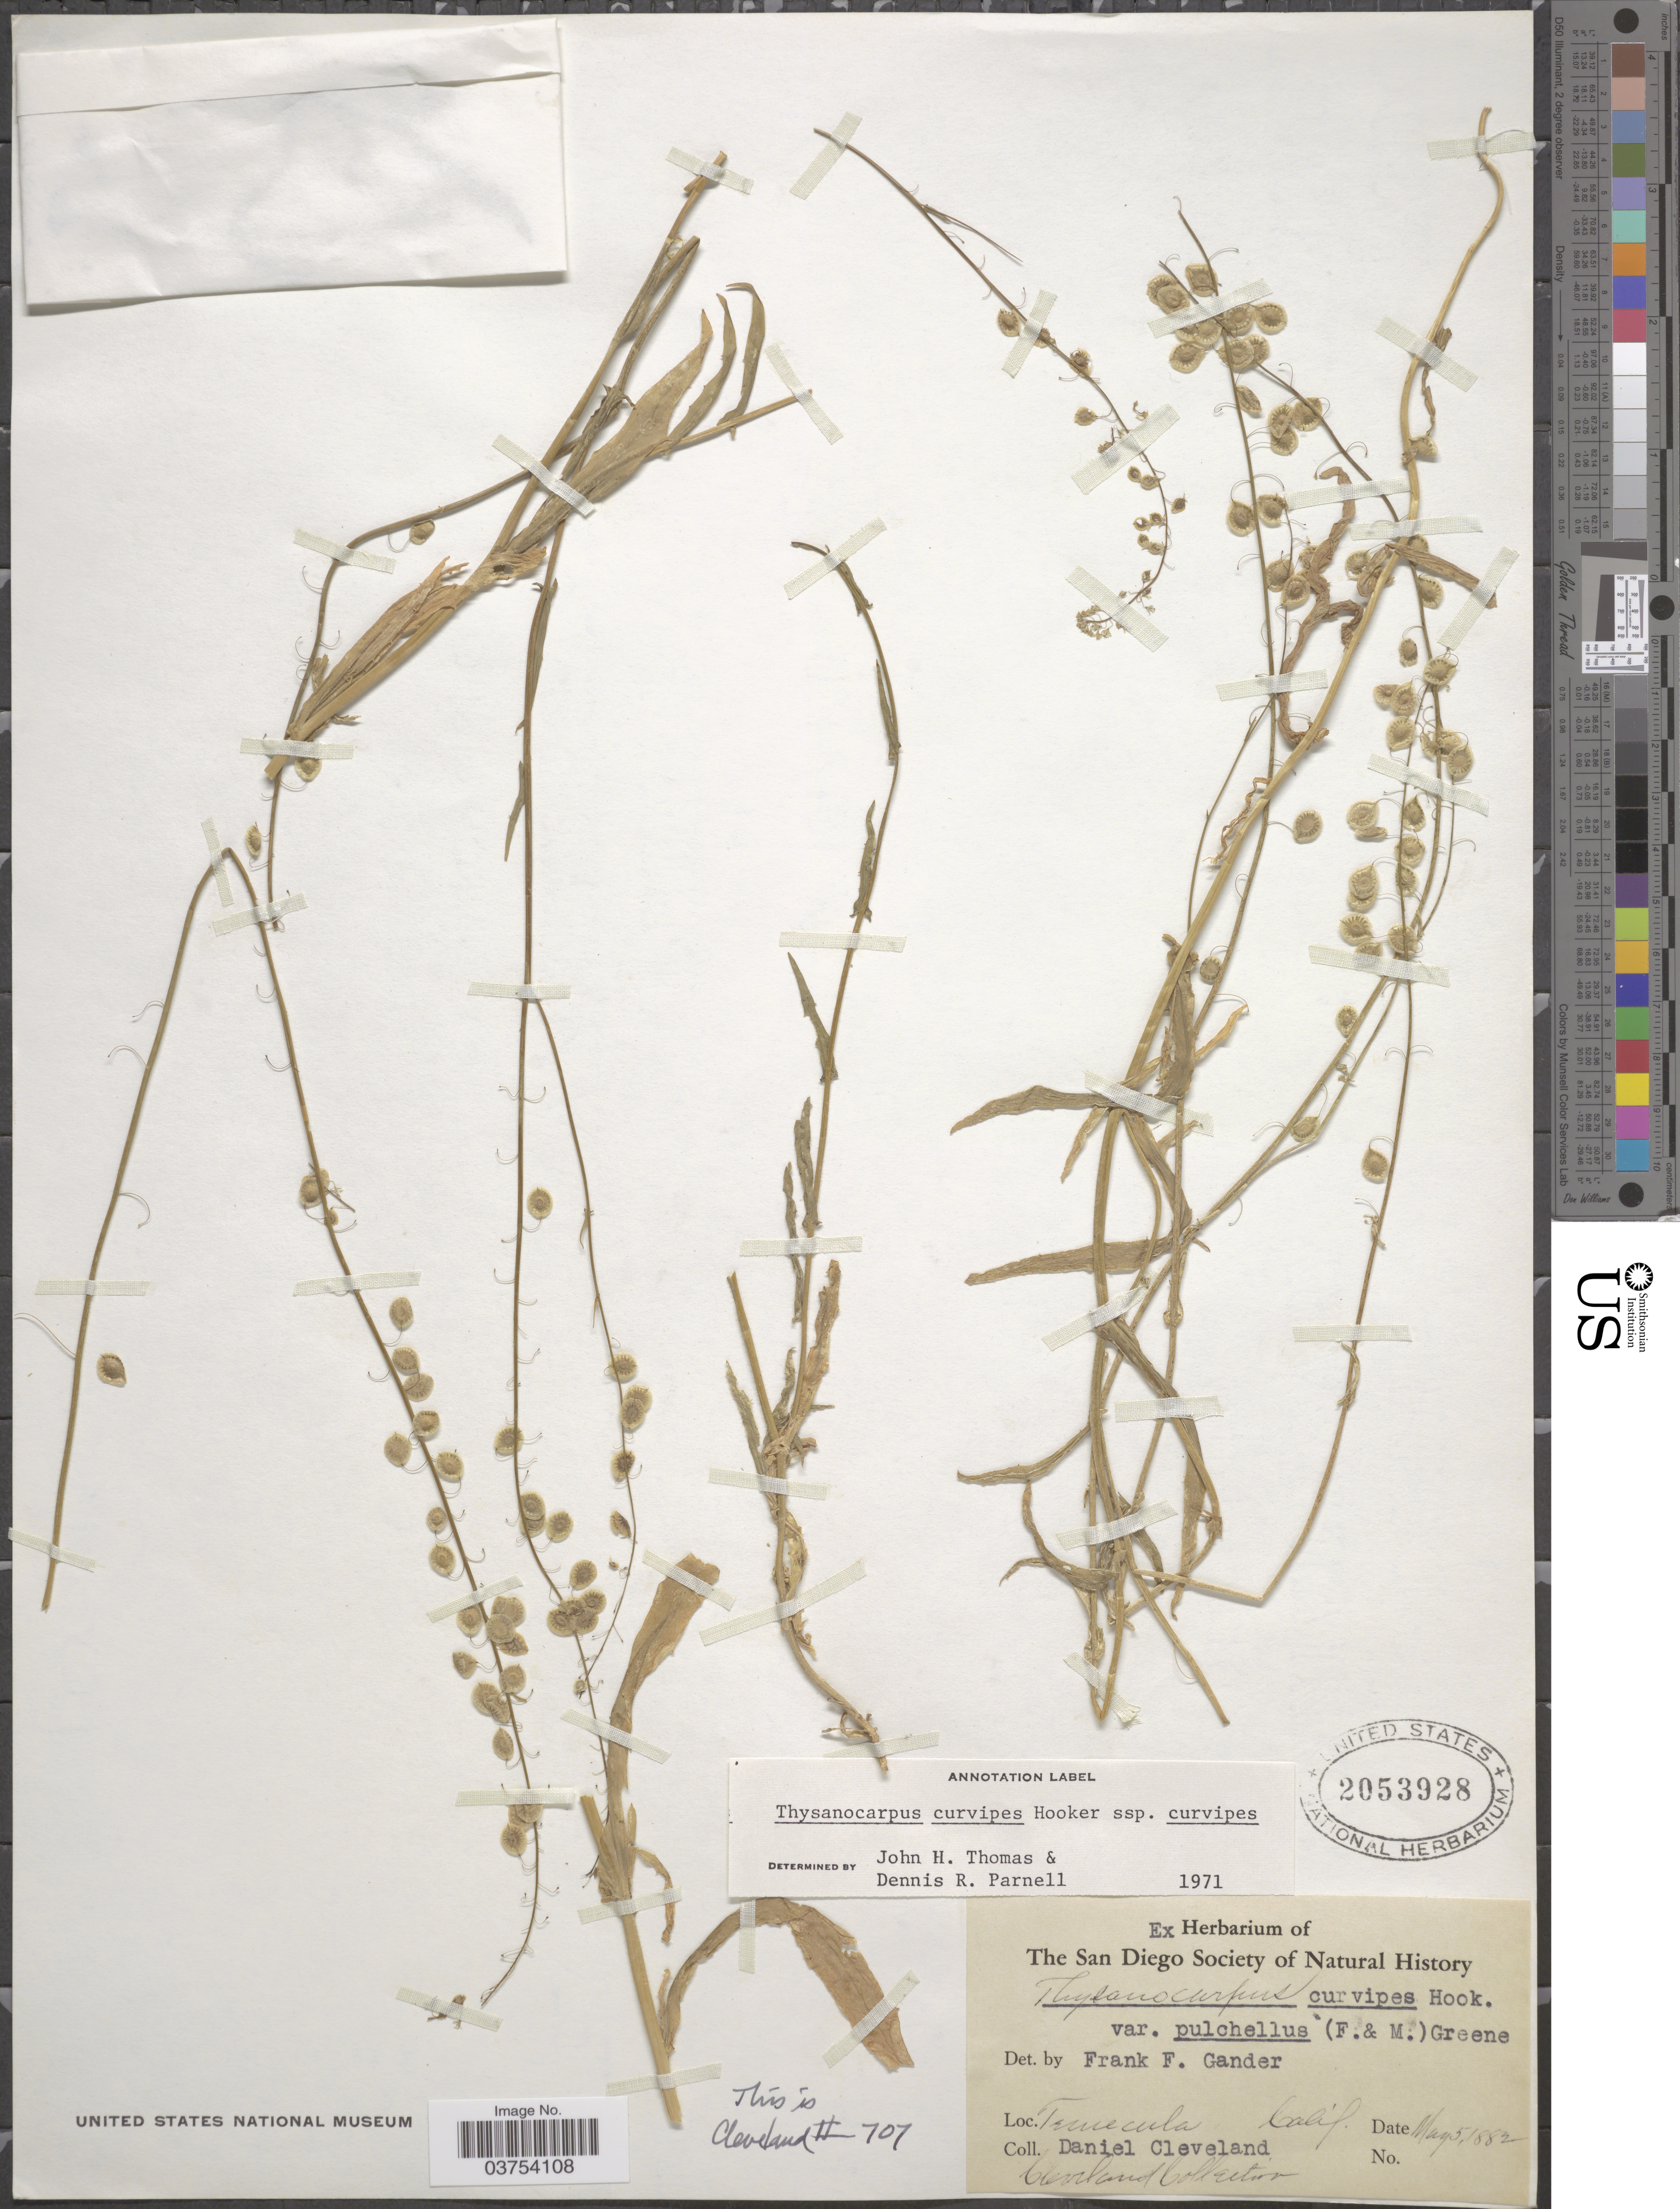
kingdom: Plantae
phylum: Tracheophyta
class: Magnoliopsida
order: Brassicales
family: Brassicaceae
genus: Thysanocarpus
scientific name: Thysanocarpus curvipes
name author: Hook.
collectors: D. Cleveland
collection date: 1882-05-05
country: United States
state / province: California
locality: Temecula.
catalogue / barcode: US 2053928